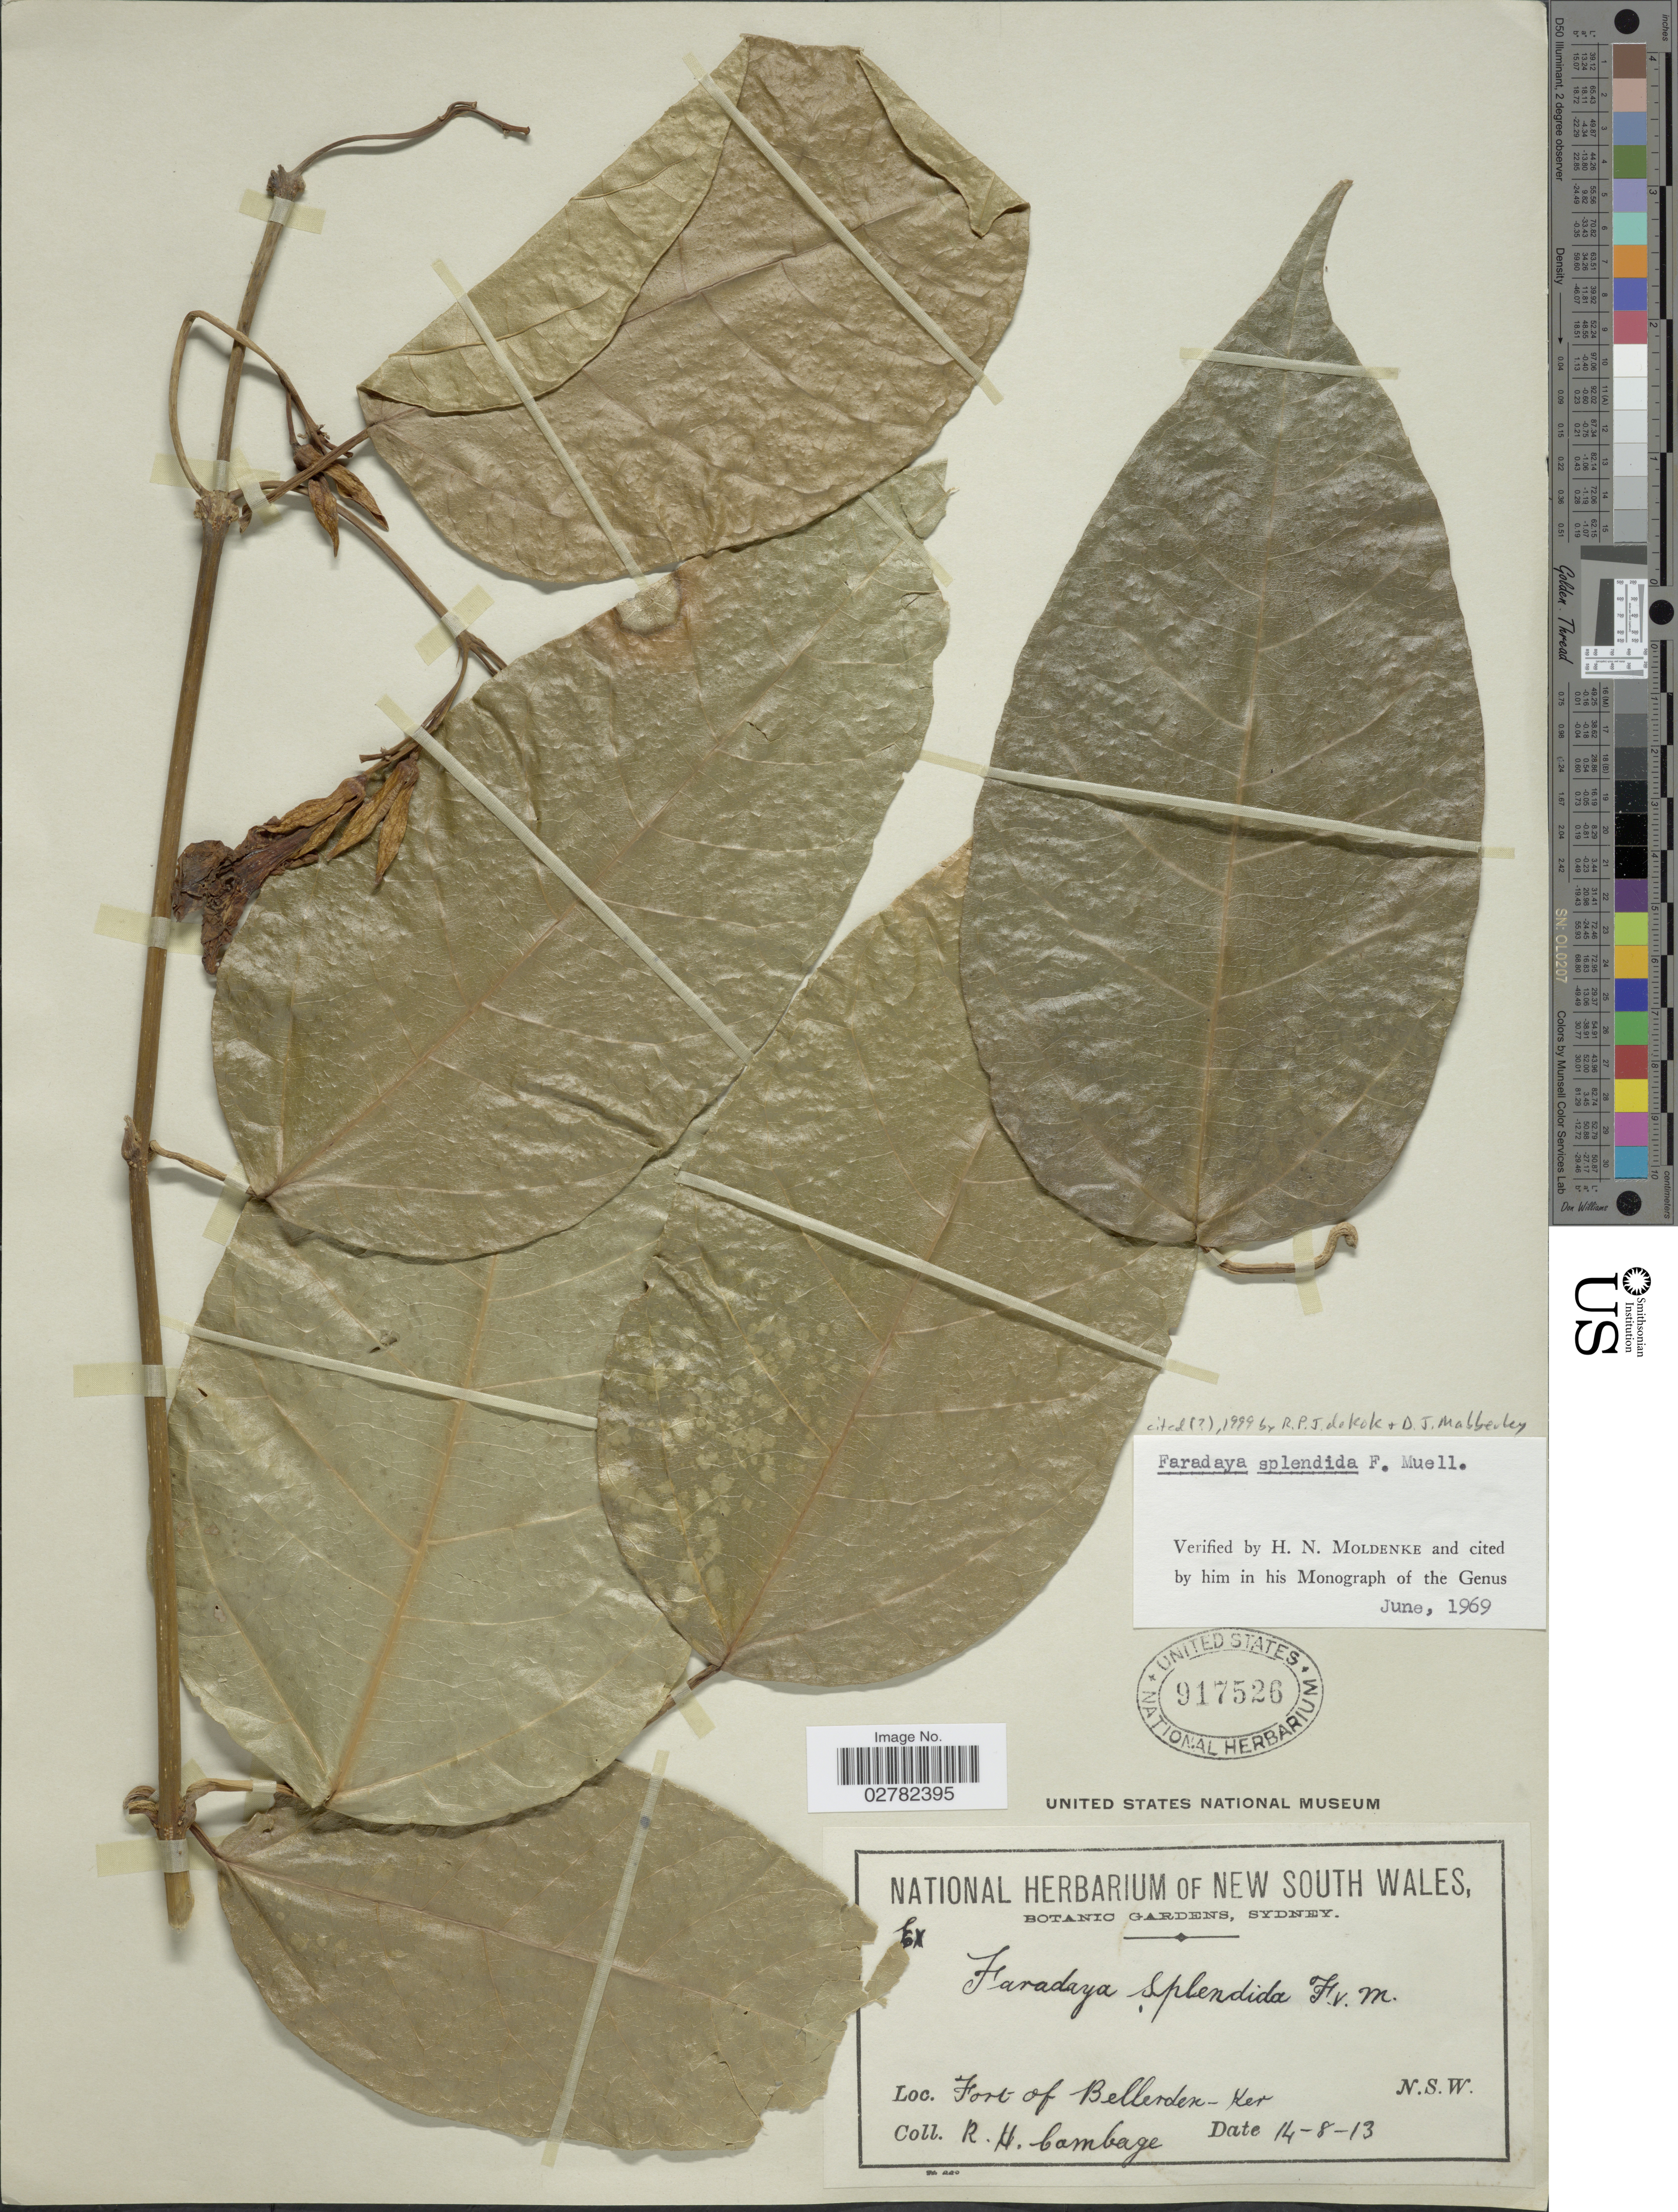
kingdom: Plantae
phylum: Tracheophyta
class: Magnoliopsida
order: Lamiales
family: Lamiaceae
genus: Faradaya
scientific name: Faradaya splendida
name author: F. Muell.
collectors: R. Cambage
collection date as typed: Transcribed d/m/y: 14/8/13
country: Australia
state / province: New South Wales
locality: Fort of Bellerden - Ker.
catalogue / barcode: US 917526